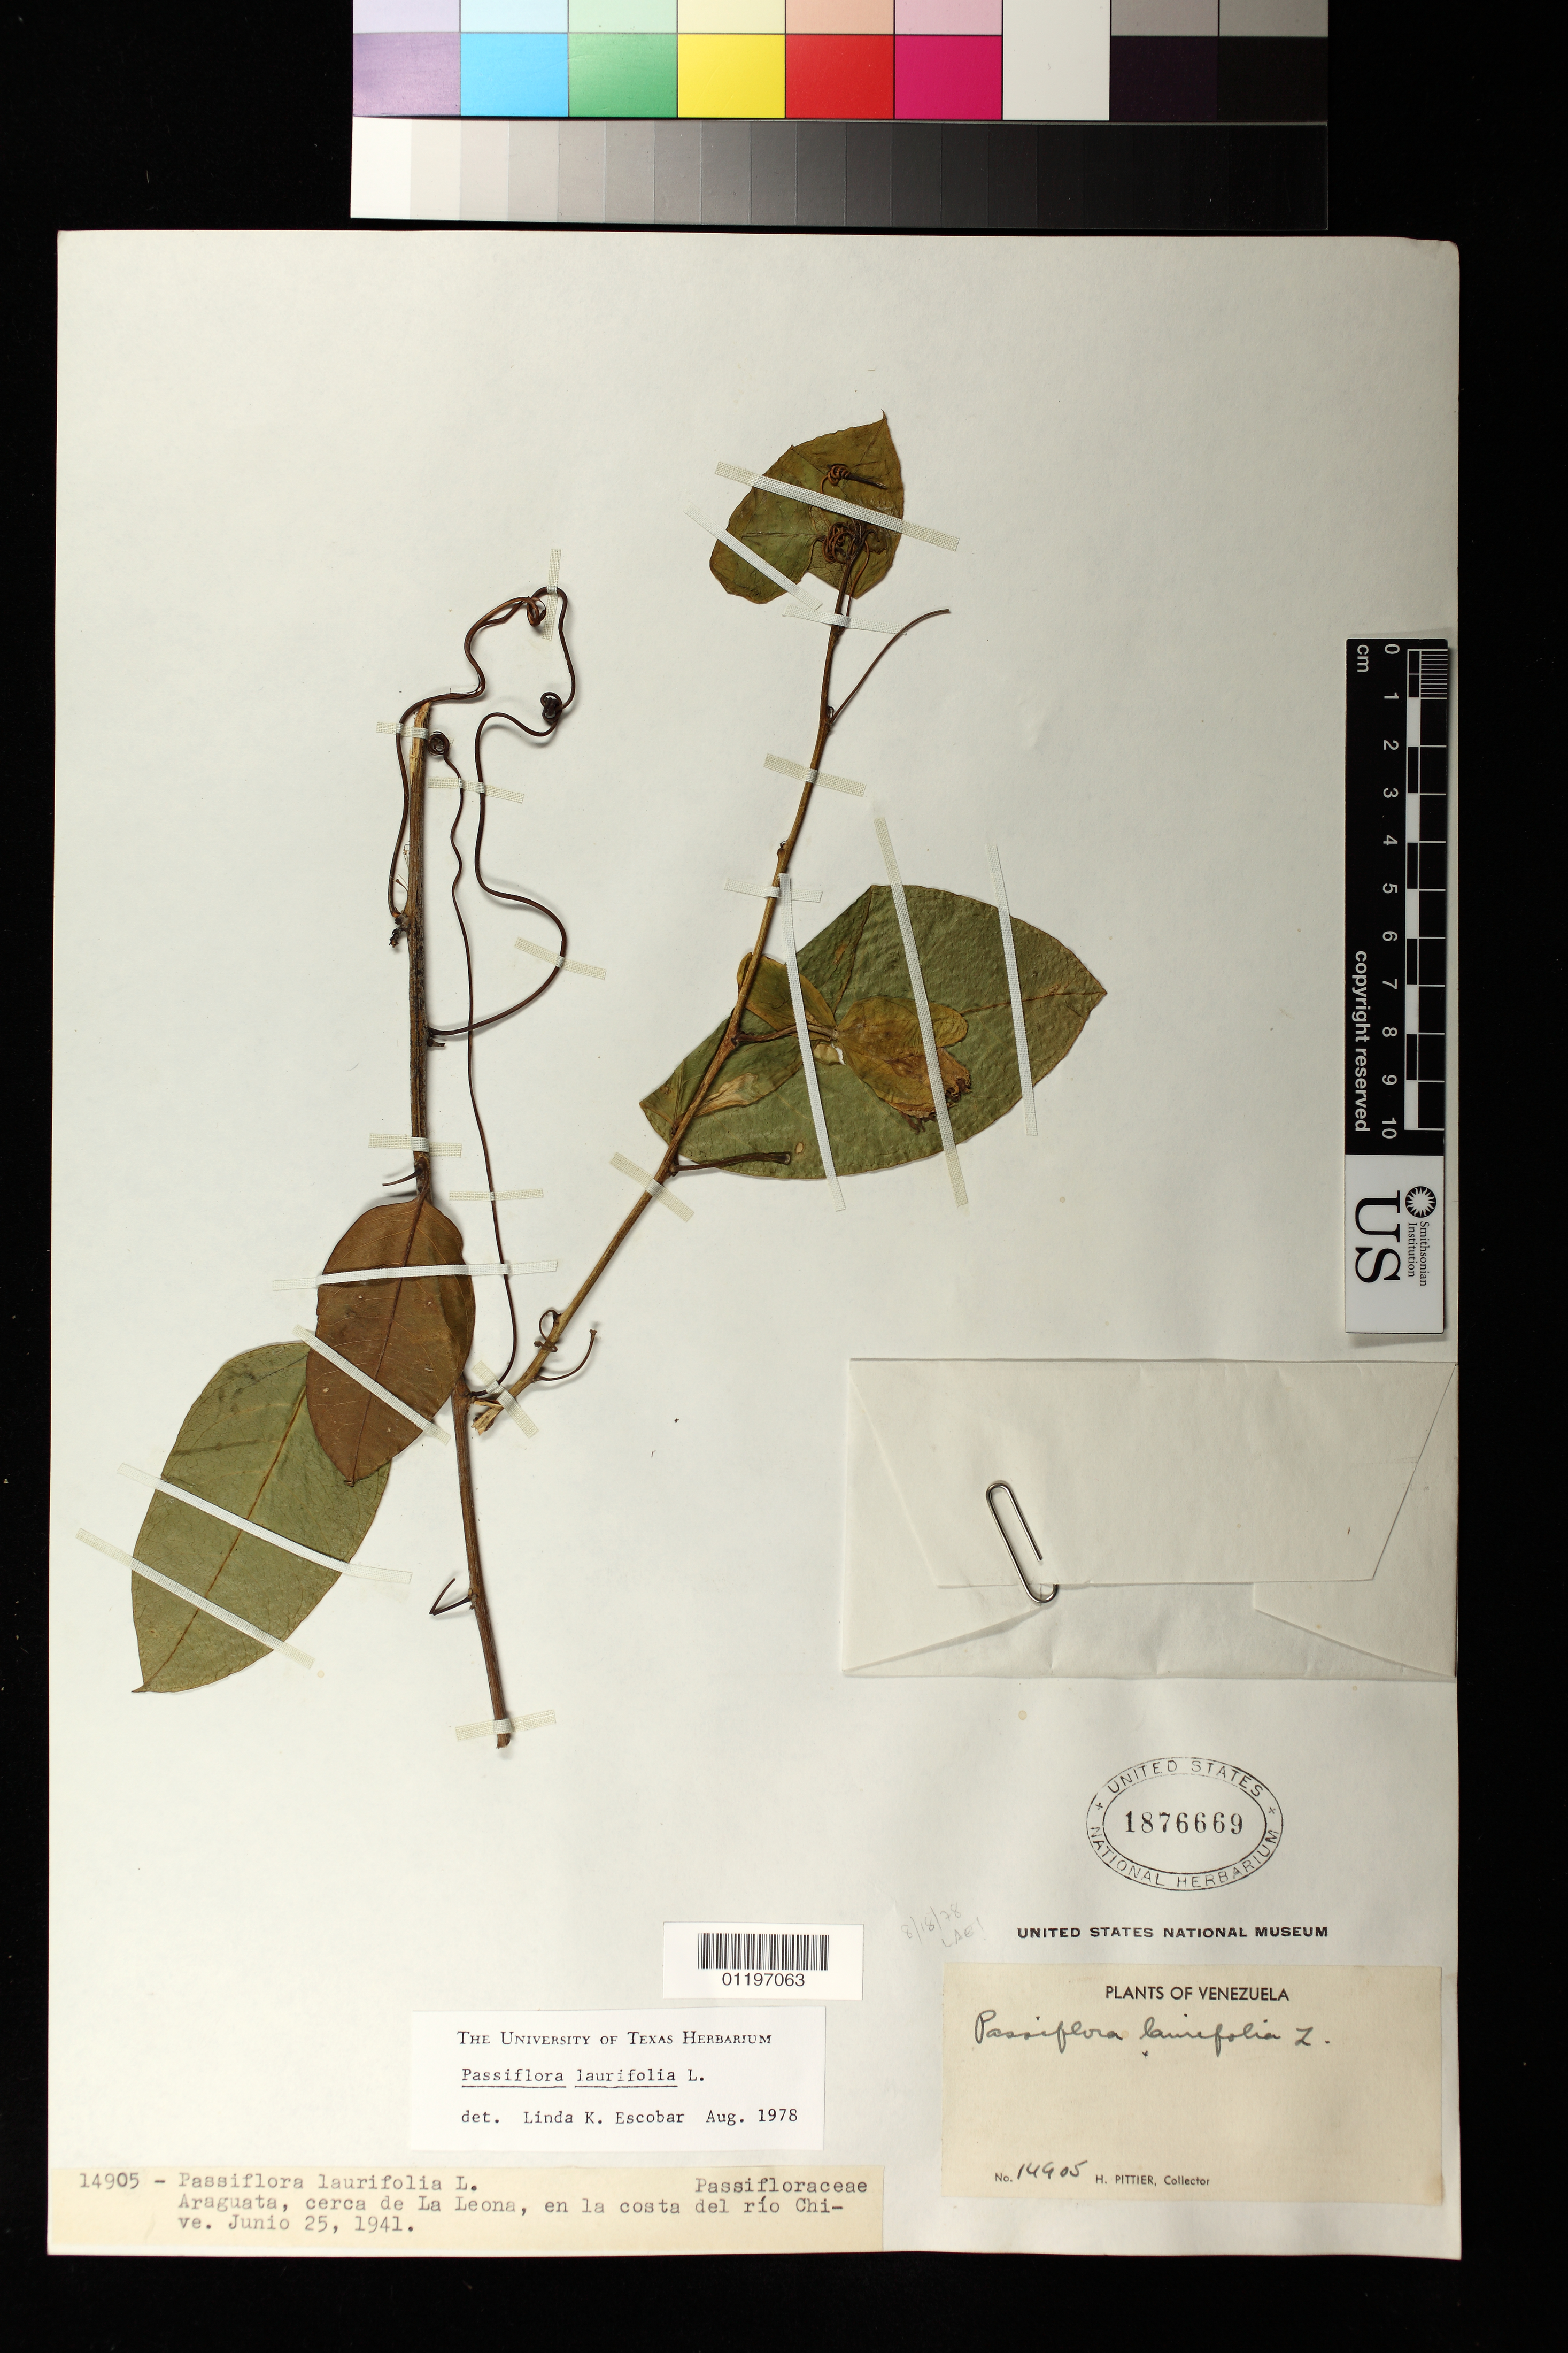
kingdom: Plantae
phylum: Tracheophyta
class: Magnoliopsida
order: Malpighiales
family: Passifloraceae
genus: Passiflora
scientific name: Passiflora laurifolia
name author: L.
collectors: H. F. Pittier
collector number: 14905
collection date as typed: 25 Jun 1941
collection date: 1941-06-25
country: Venezuela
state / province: Anzoátegui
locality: Araguata, cerca de La Leona, en la costa del río Chive.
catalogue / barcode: US 1876669